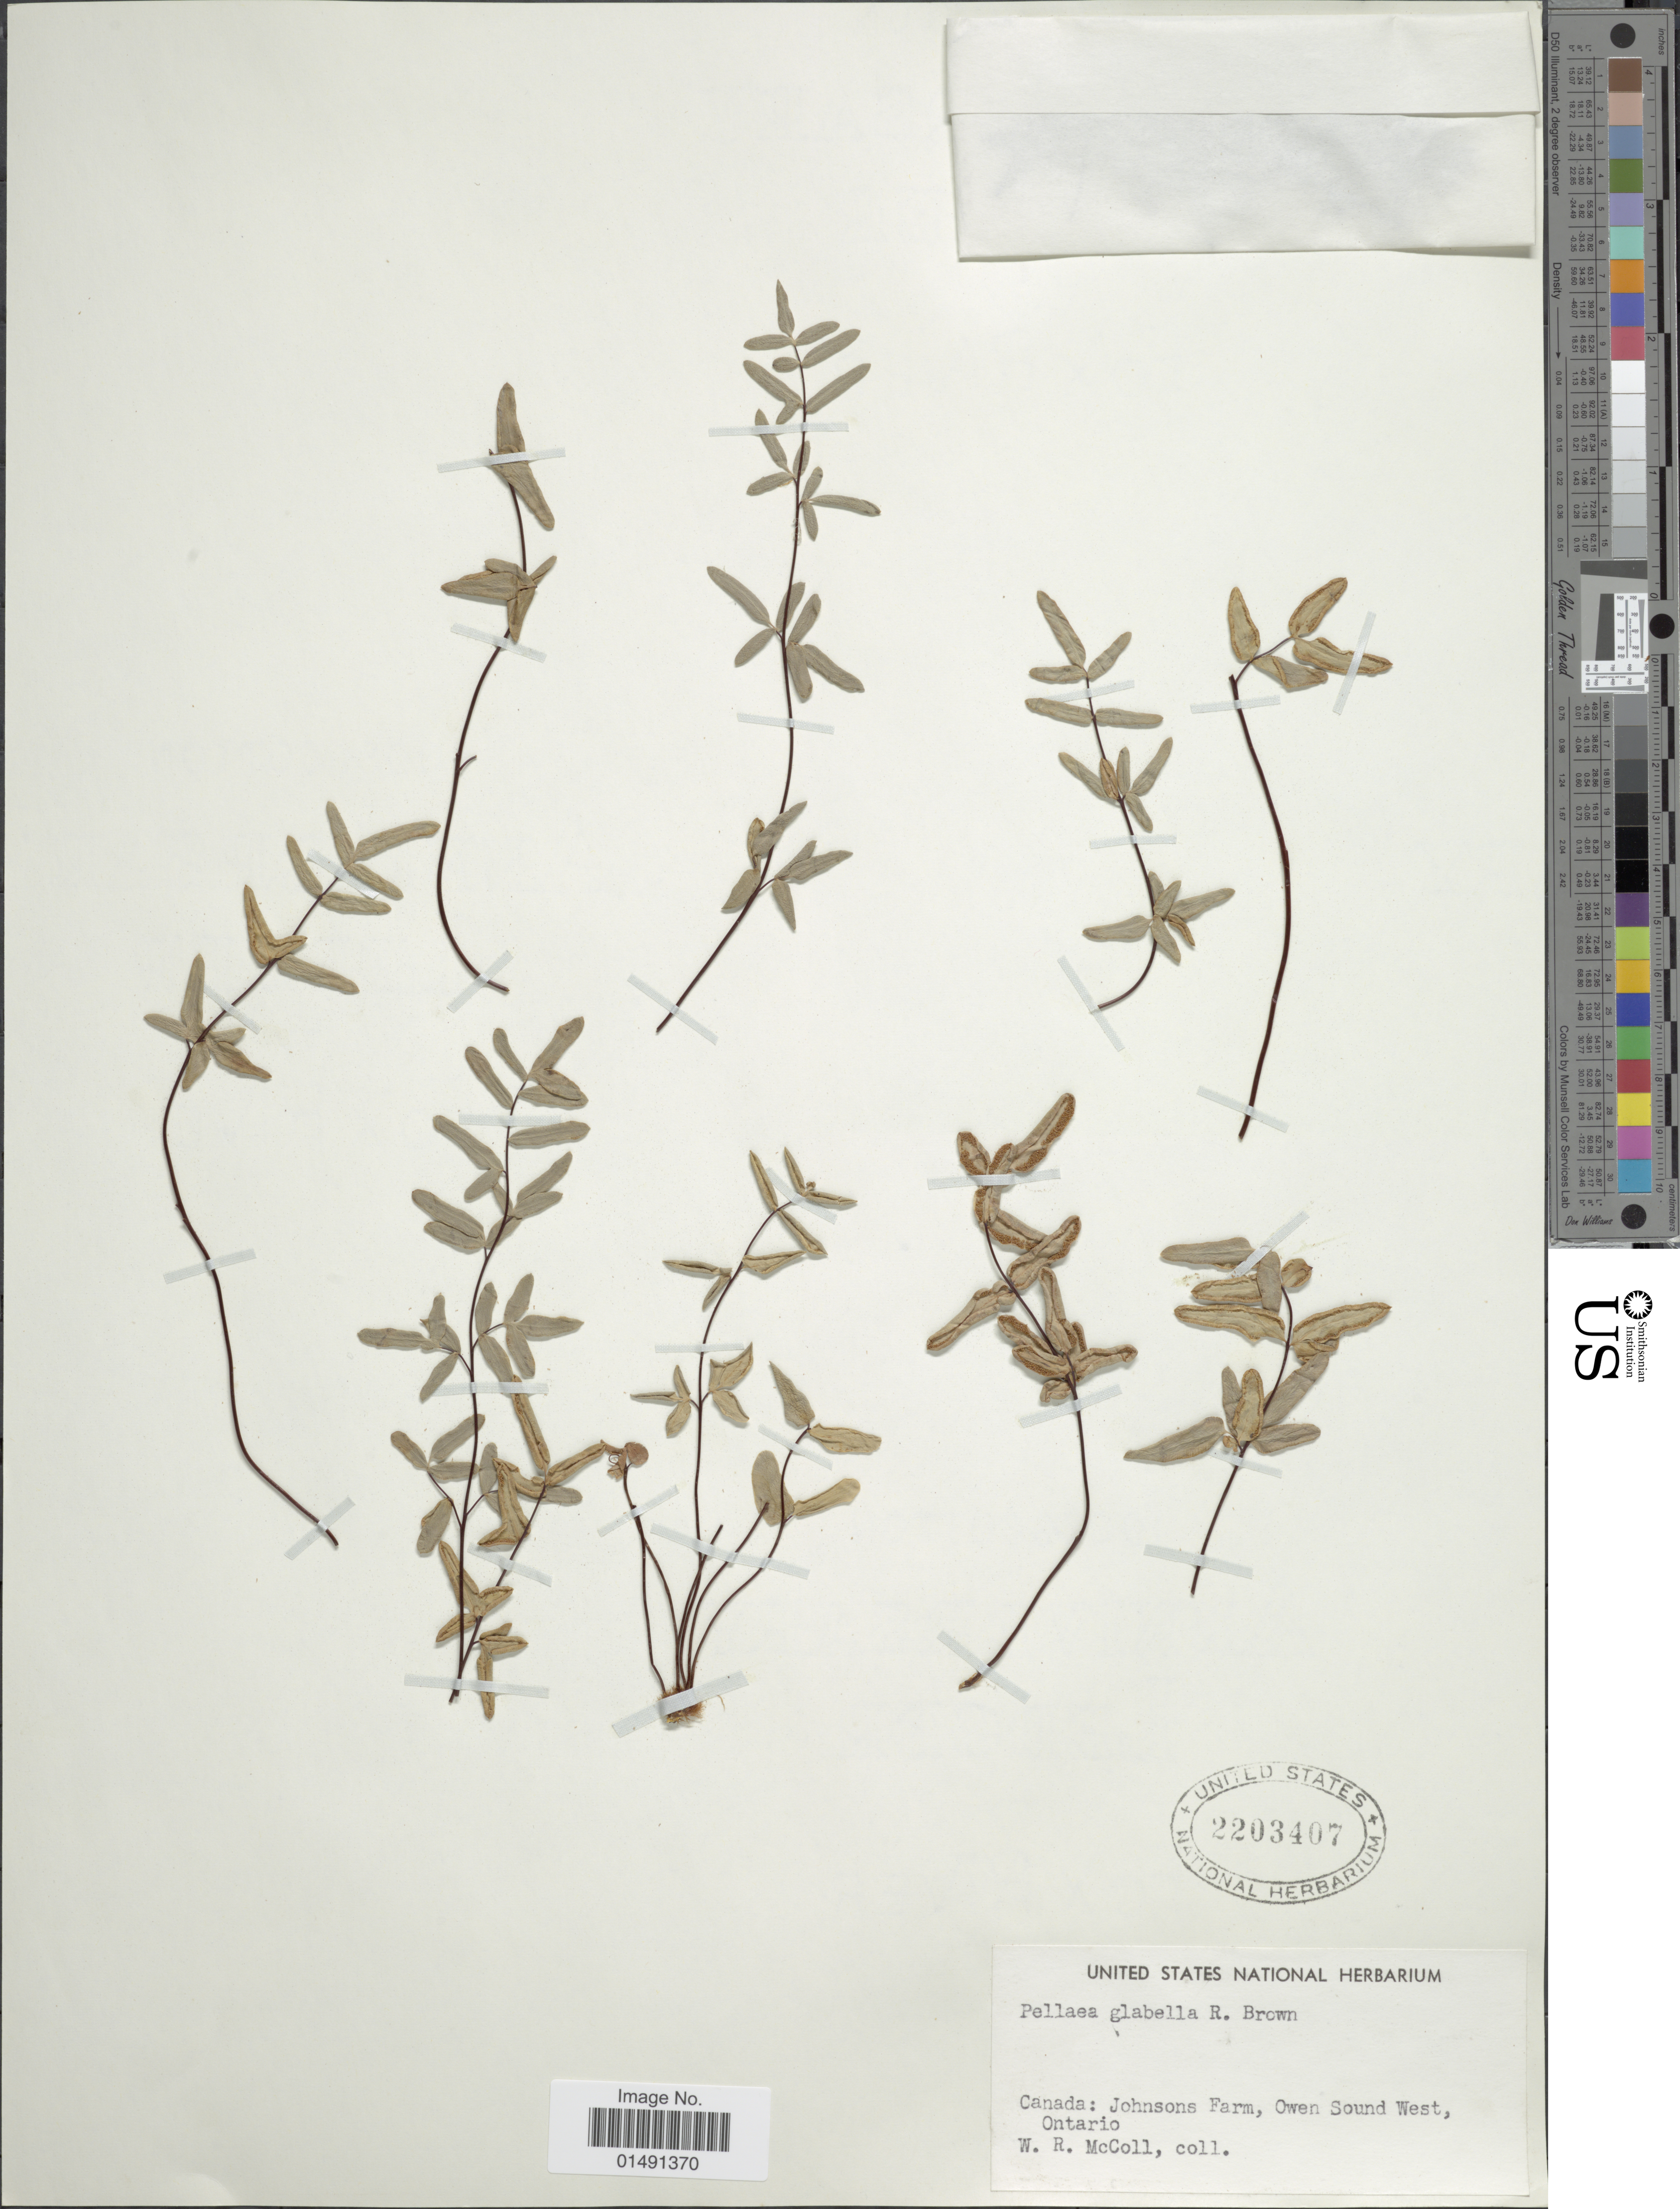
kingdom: Plantae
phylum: Tracheophyta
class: Polypodiopsida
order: Polypodiales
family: Pteridaceae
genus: Pellaea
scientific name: Pellaea glabella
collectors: W. McColl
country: Canada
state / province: Ontario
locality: Johnsons Farm, Owen Sound West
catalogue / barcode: US 2203407